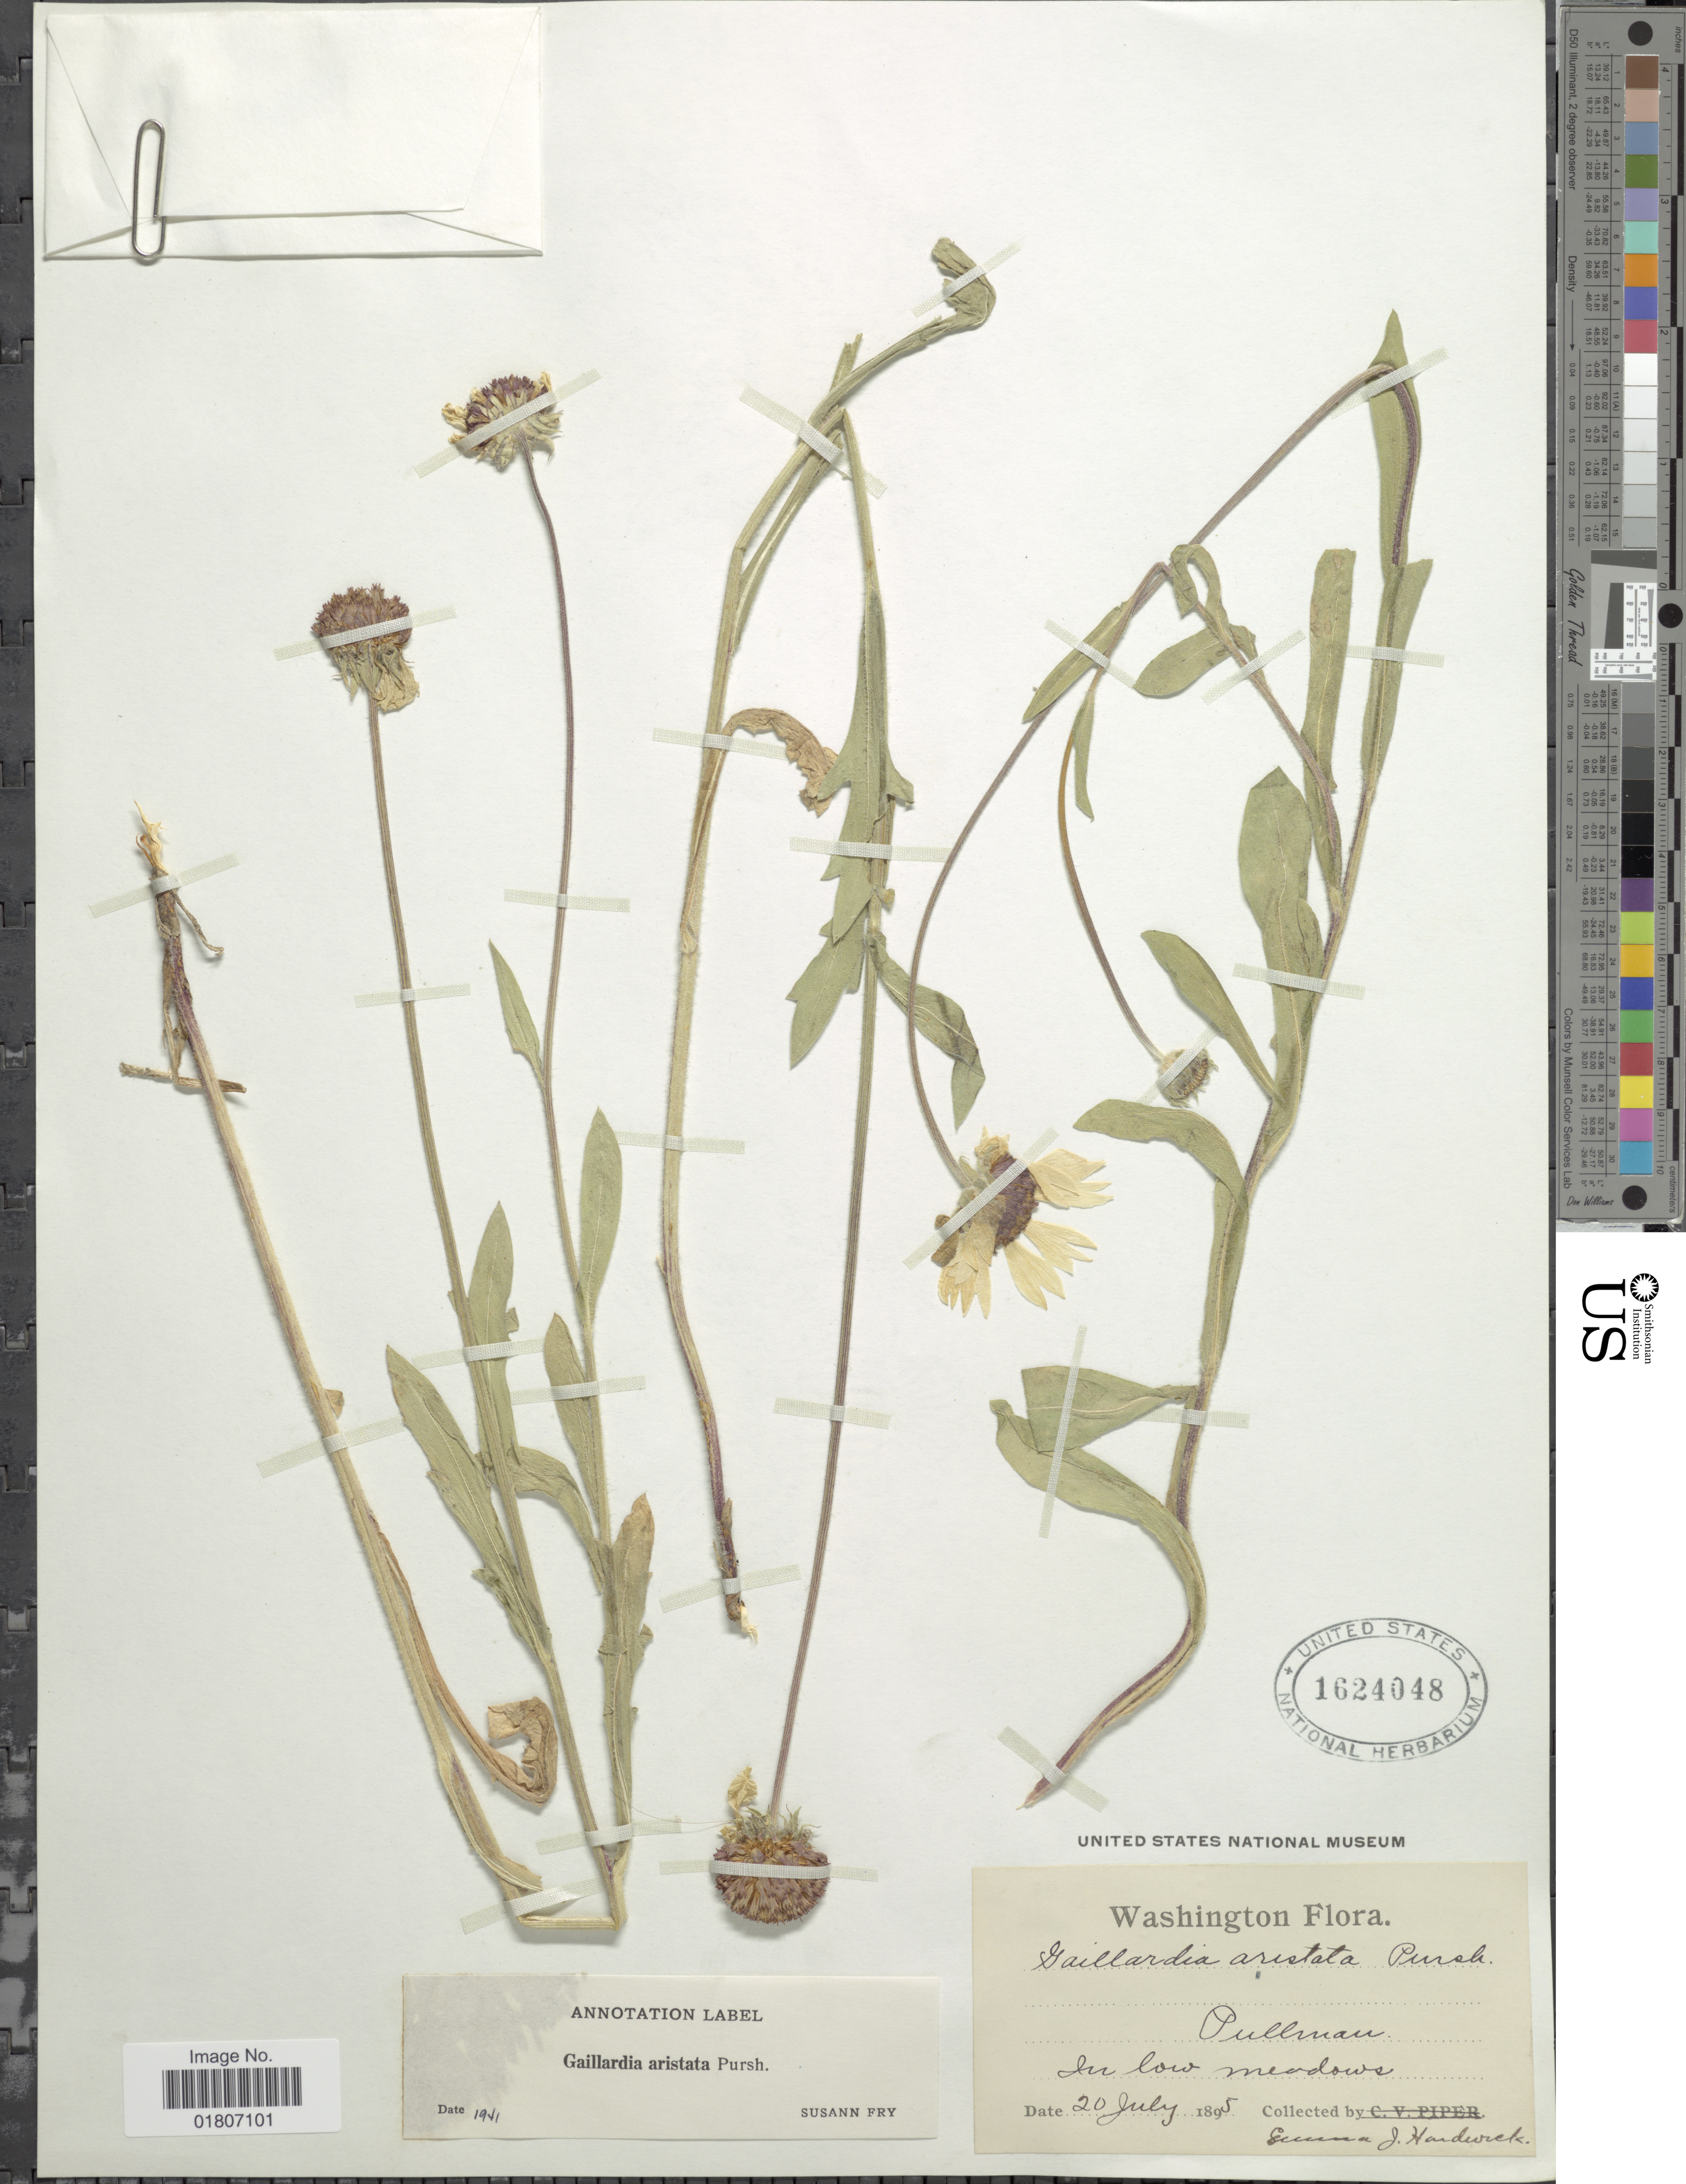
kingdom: Plantae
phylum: Tracheophyta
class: Magnoliopsida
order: Asterales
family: Asteraceae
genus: Gaillardia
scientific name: Gaillardia aristata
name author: Pursh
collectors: J. Hardwick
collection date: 1895-07-20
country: United States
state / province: Washington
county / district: Whitman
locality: Pullman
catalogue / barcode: US 1624048